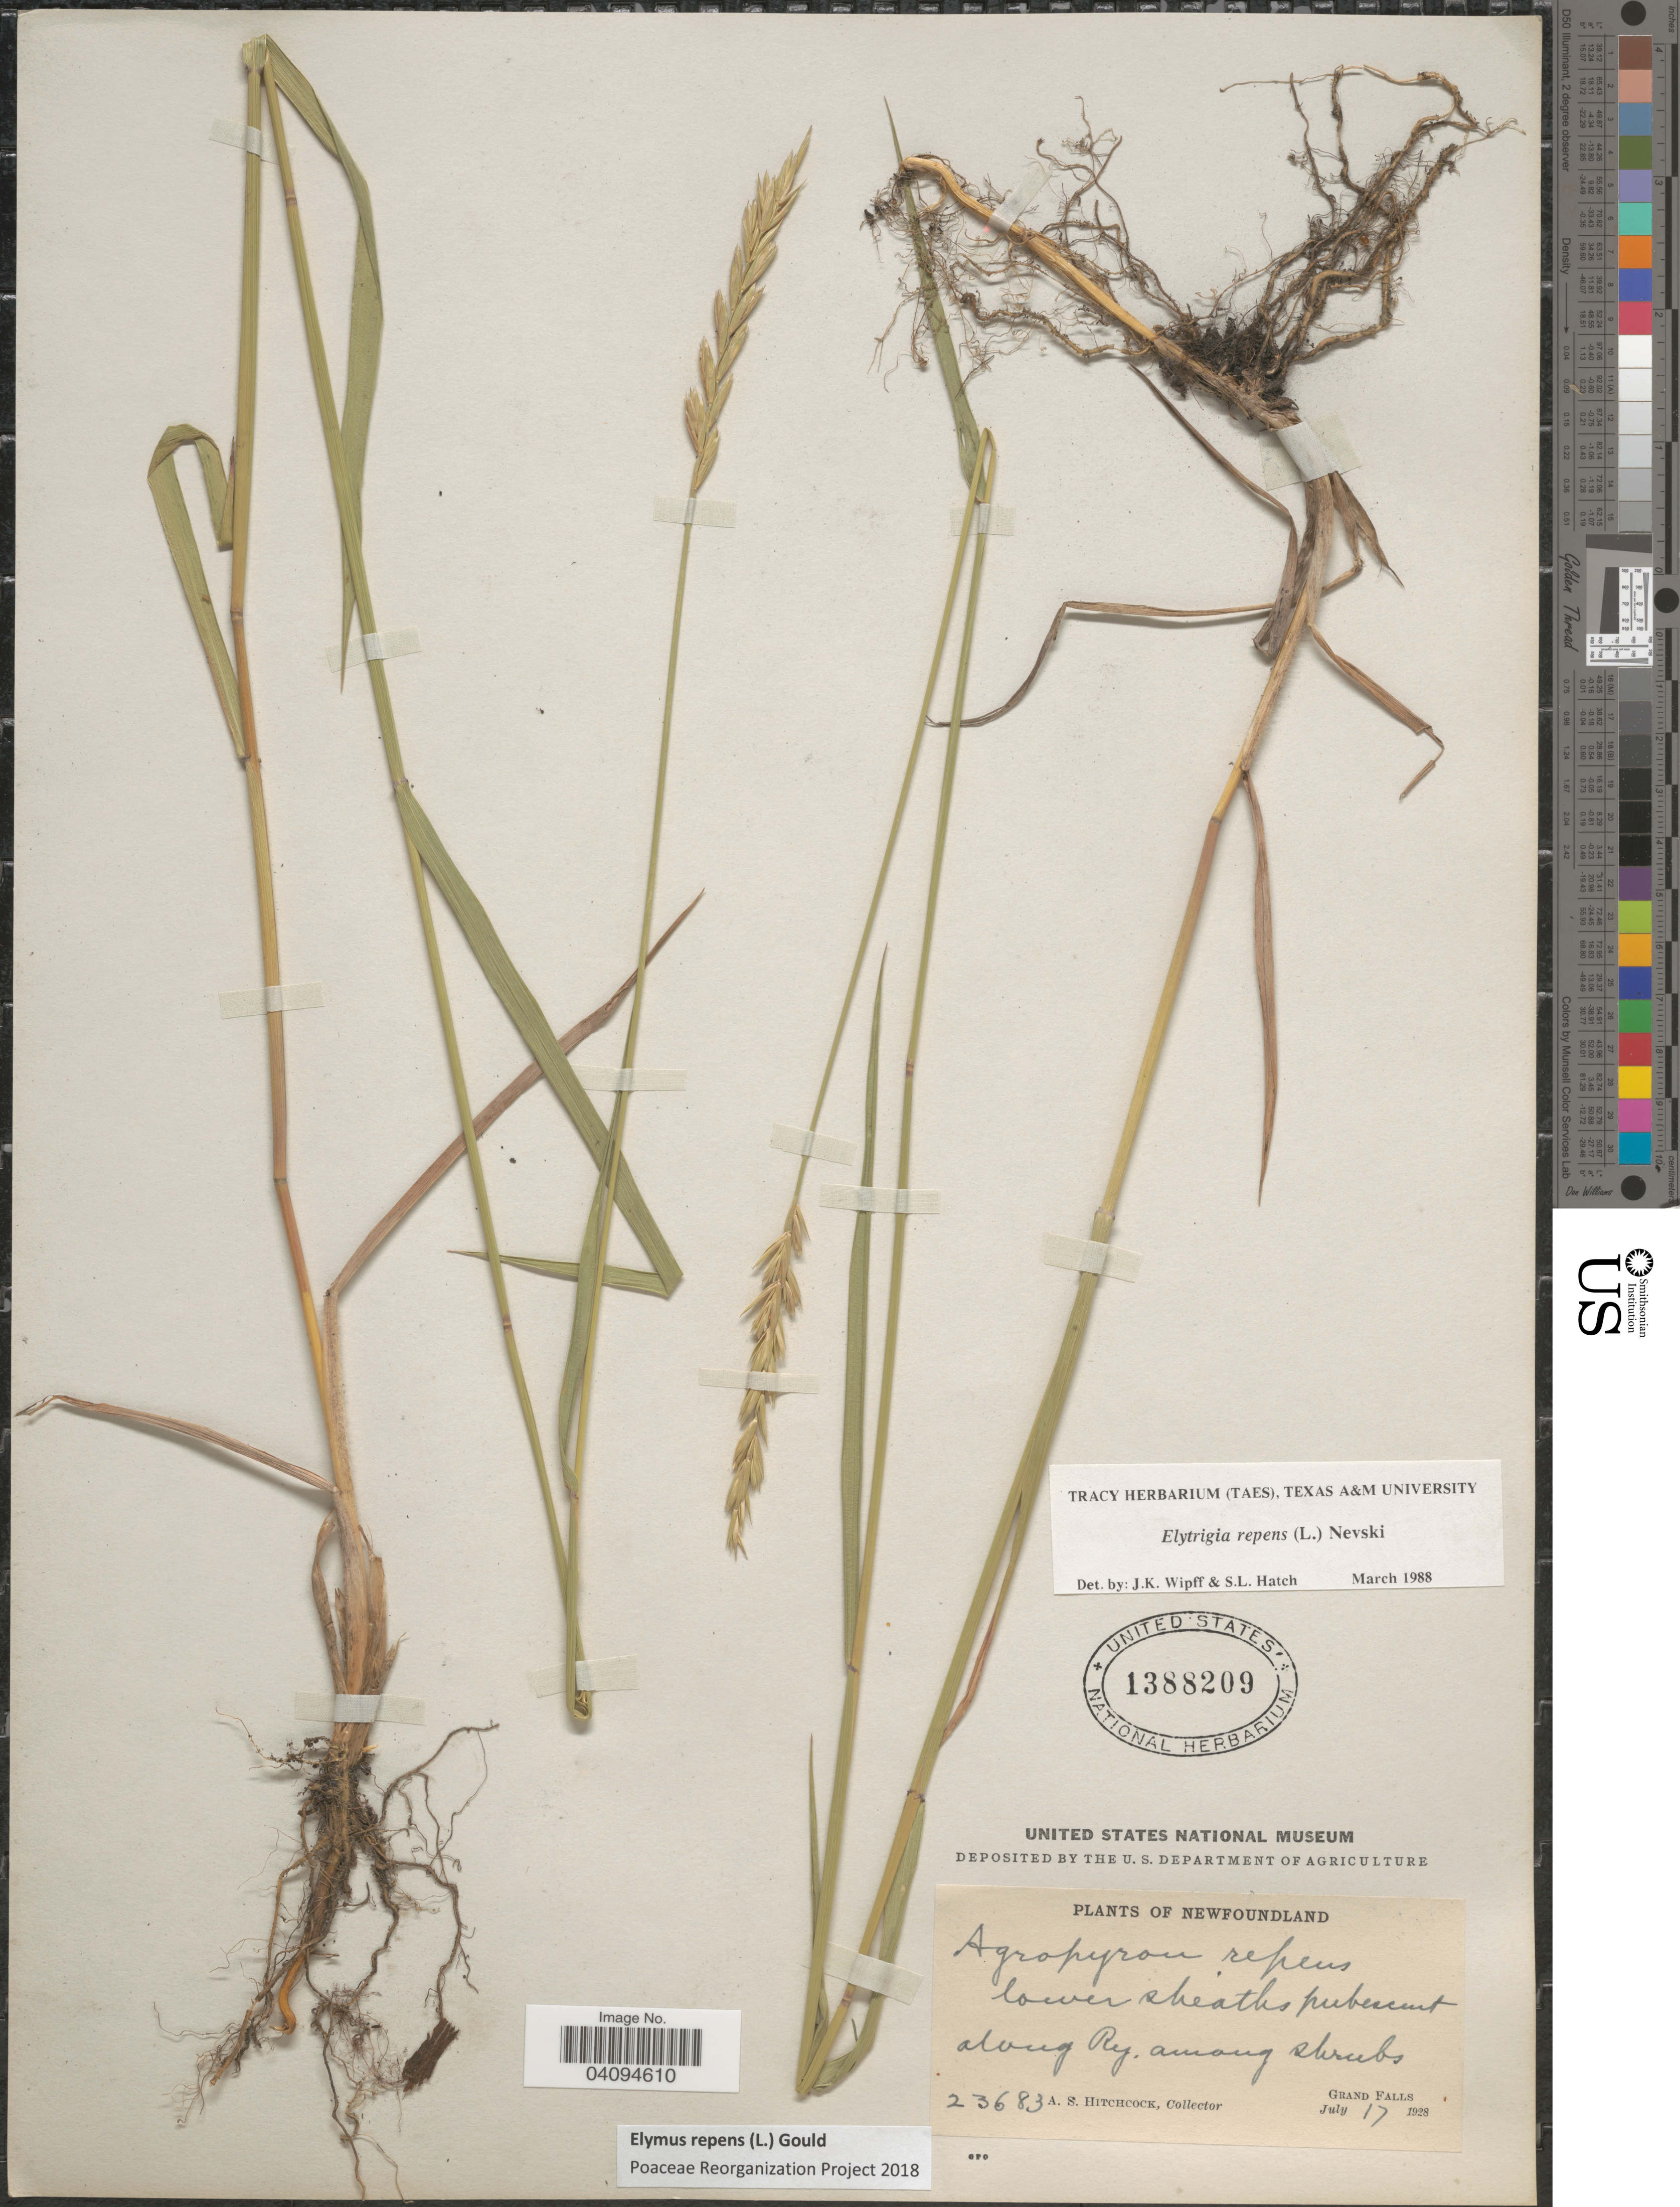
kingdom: Plantae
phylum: Tracheophyta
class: Liliopsida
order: Poales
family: Poaceae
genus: Elymus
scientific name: Elymus repens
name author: (L.) Gould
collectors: A. S. Hitchcock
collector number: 23683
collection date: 1928-07-17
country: Canada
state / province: Newfoundland and Labrador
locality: Along Ry. among shrubs. Grand Falls.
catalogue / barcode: US 1388209